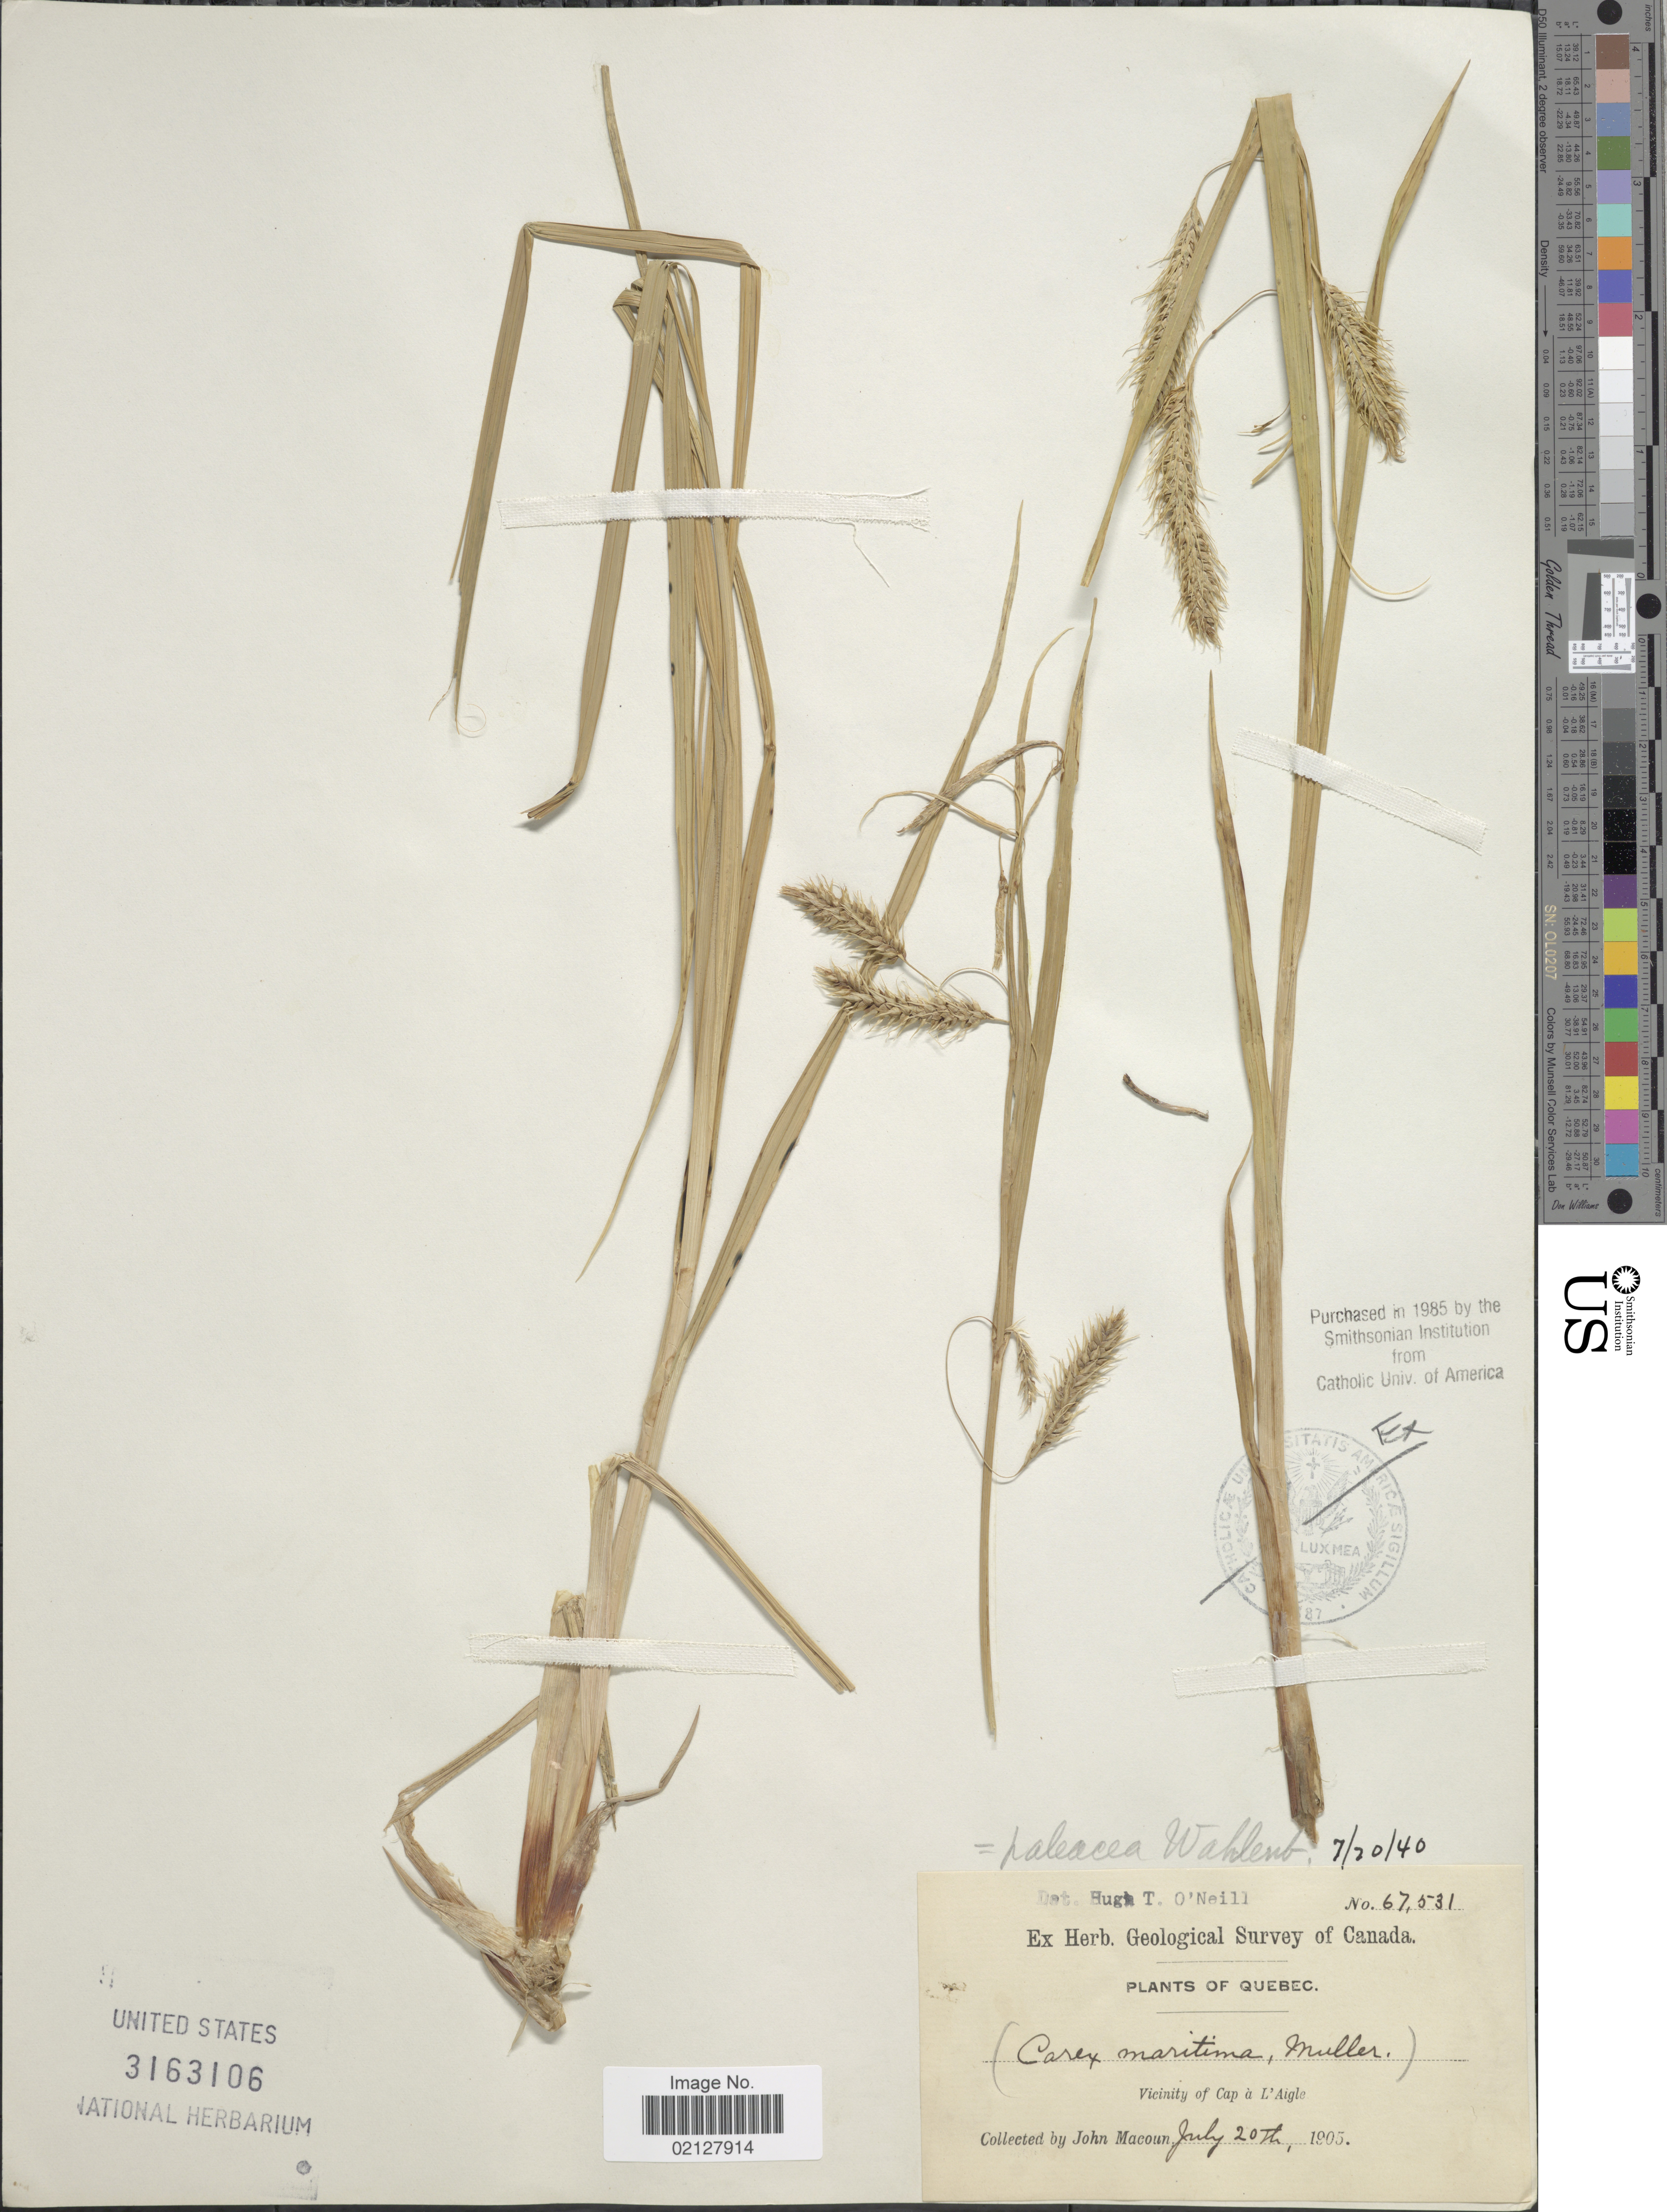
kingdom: Plantae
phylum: Tracheophyta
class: Liliopsida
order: Poales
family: Cyperaceae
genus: Carex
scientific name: Carex paleacea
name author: Schreb. ex Wahlenb.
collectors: J. Macoun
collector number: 67531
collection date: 1905-07-20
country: Canada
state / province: Quebec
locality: Vicinity of Cap a L' Aigle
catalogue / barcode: US 3163106